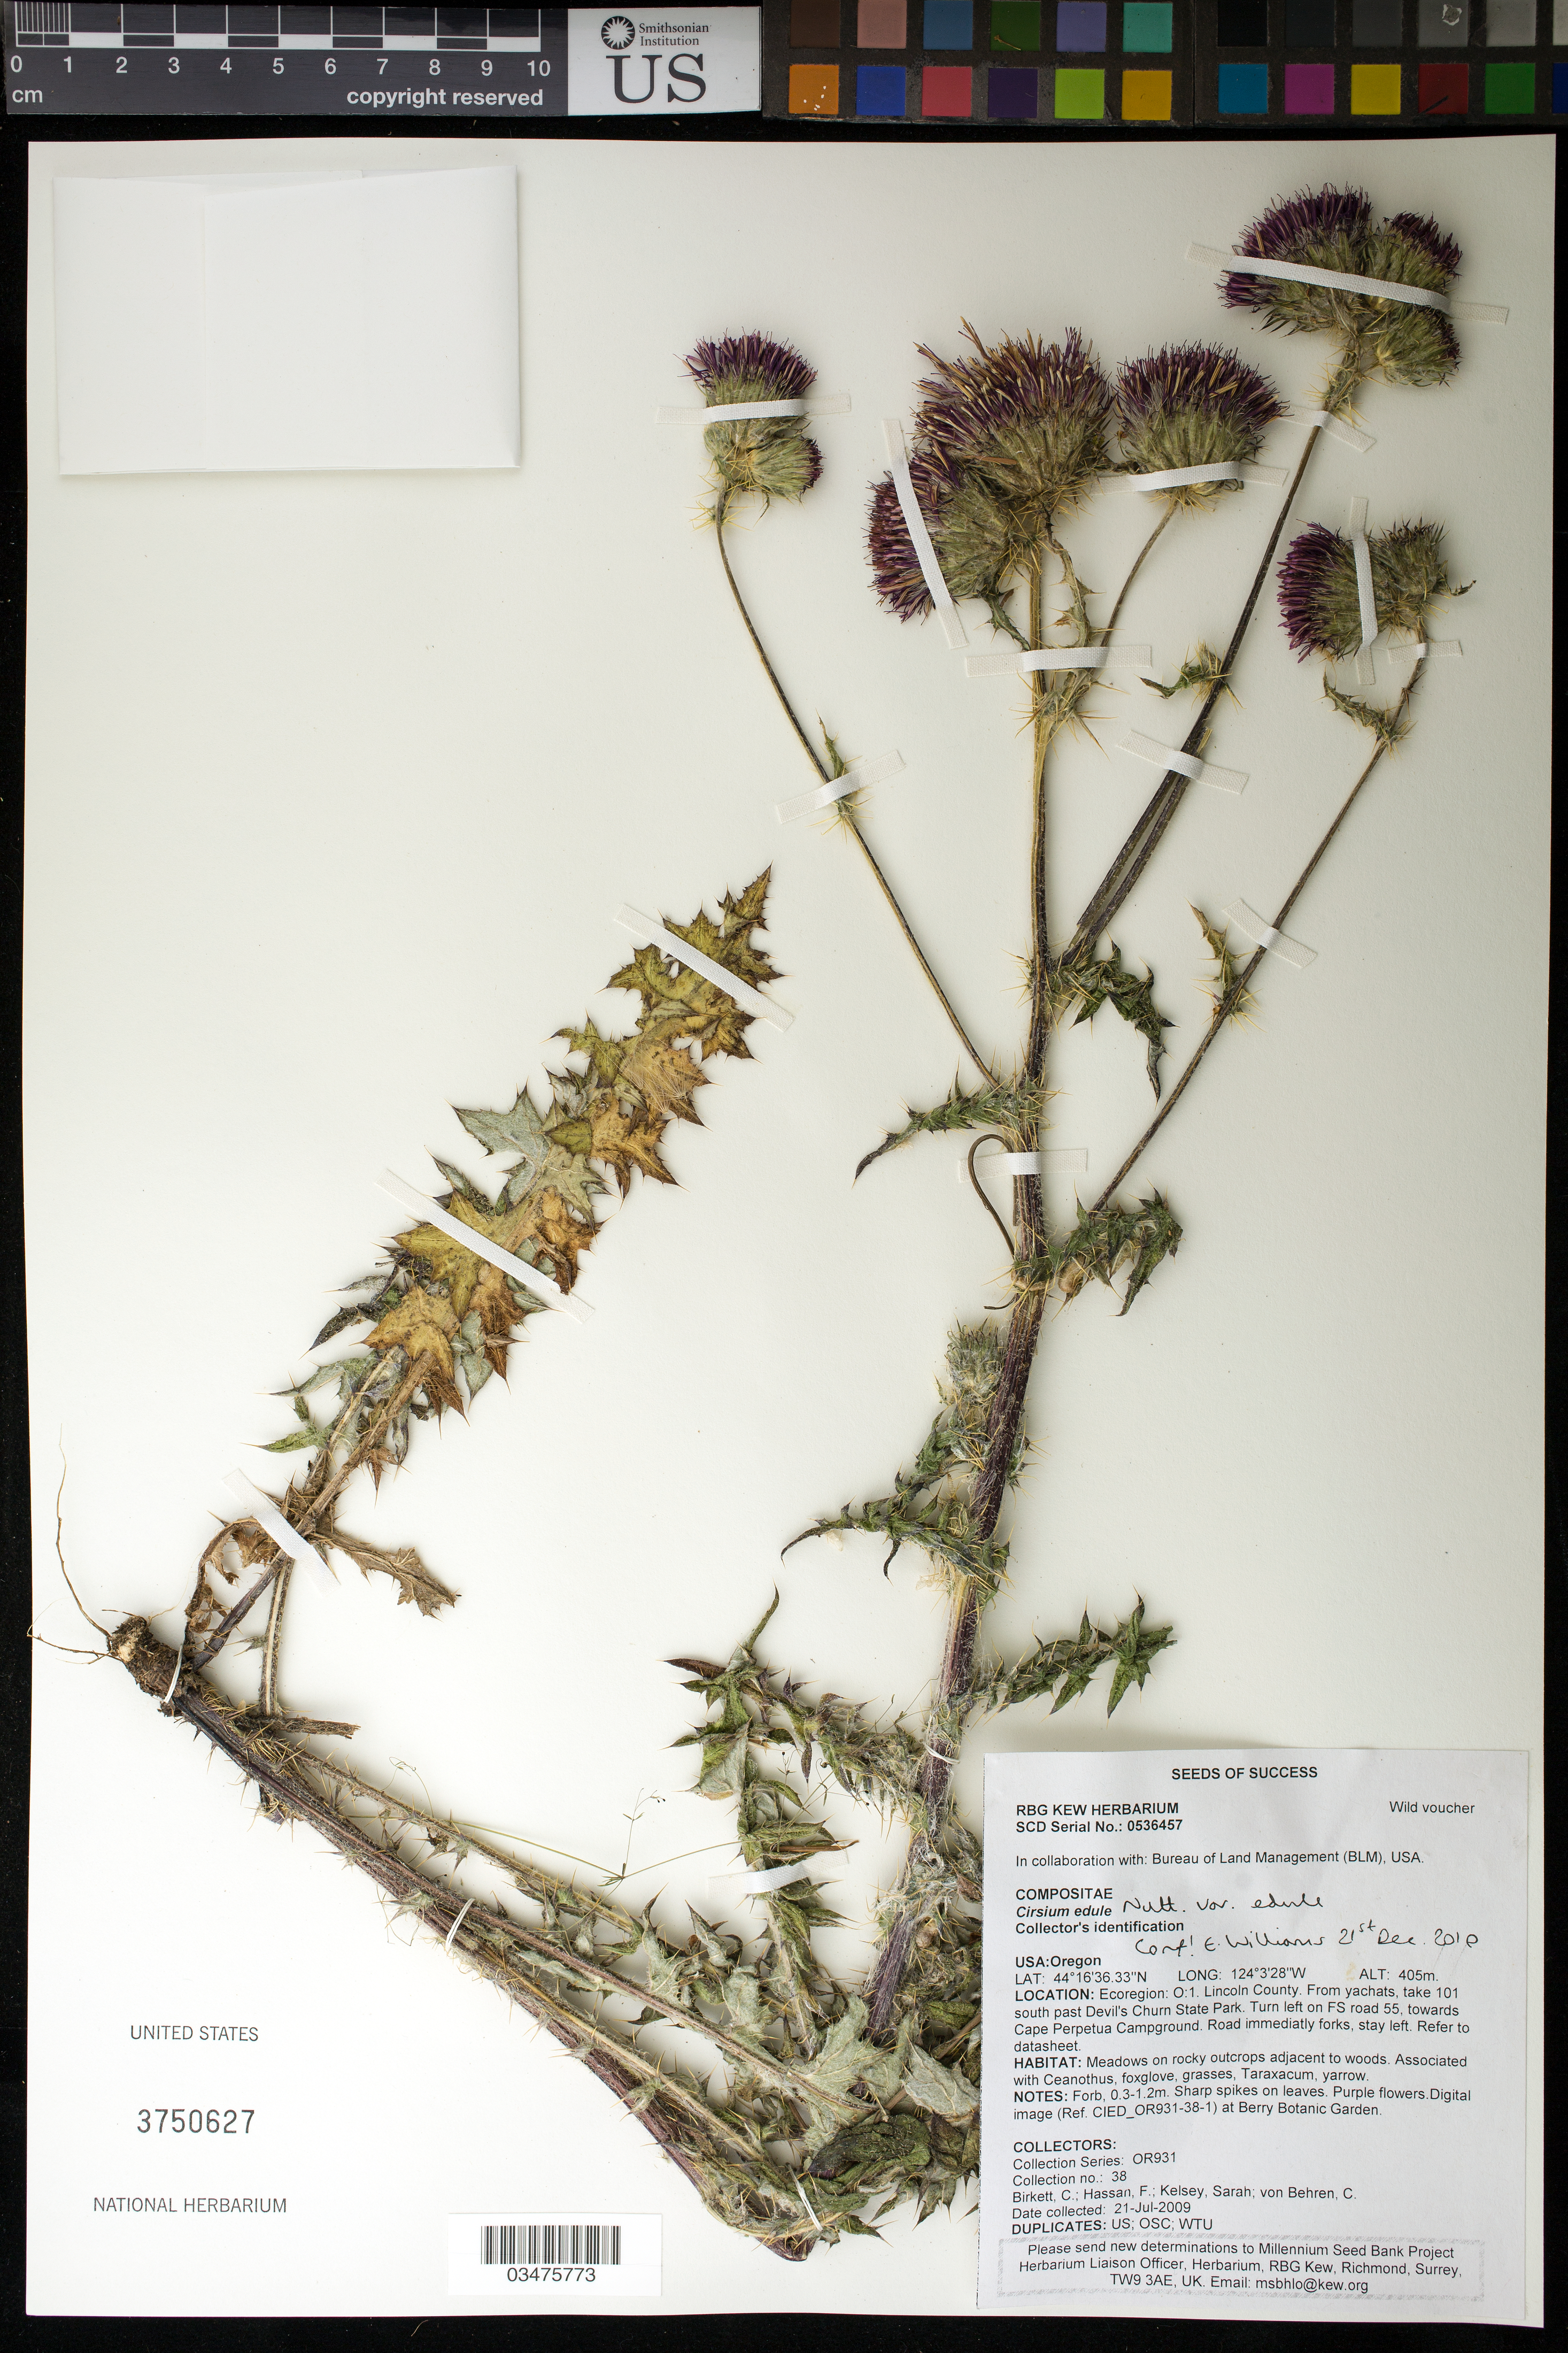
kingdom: Plantae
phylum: Tracheophyta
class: Magnoliopsida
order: Asterales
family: Asteraceae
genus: Cirsium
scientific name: Cirsium edule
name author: Nutt.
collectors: C. Birkett, F. Hassan, S. Kelsey & C. Behren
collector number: OR931-38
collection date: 2009-07-21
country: United States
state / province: Oregon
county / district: Lincoln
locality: Cape Perpetua Campground, past Devil's Churn State Park.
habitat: Meadows on rocky outcrops adjacent to woods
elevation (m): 405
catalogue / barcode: US 3750627